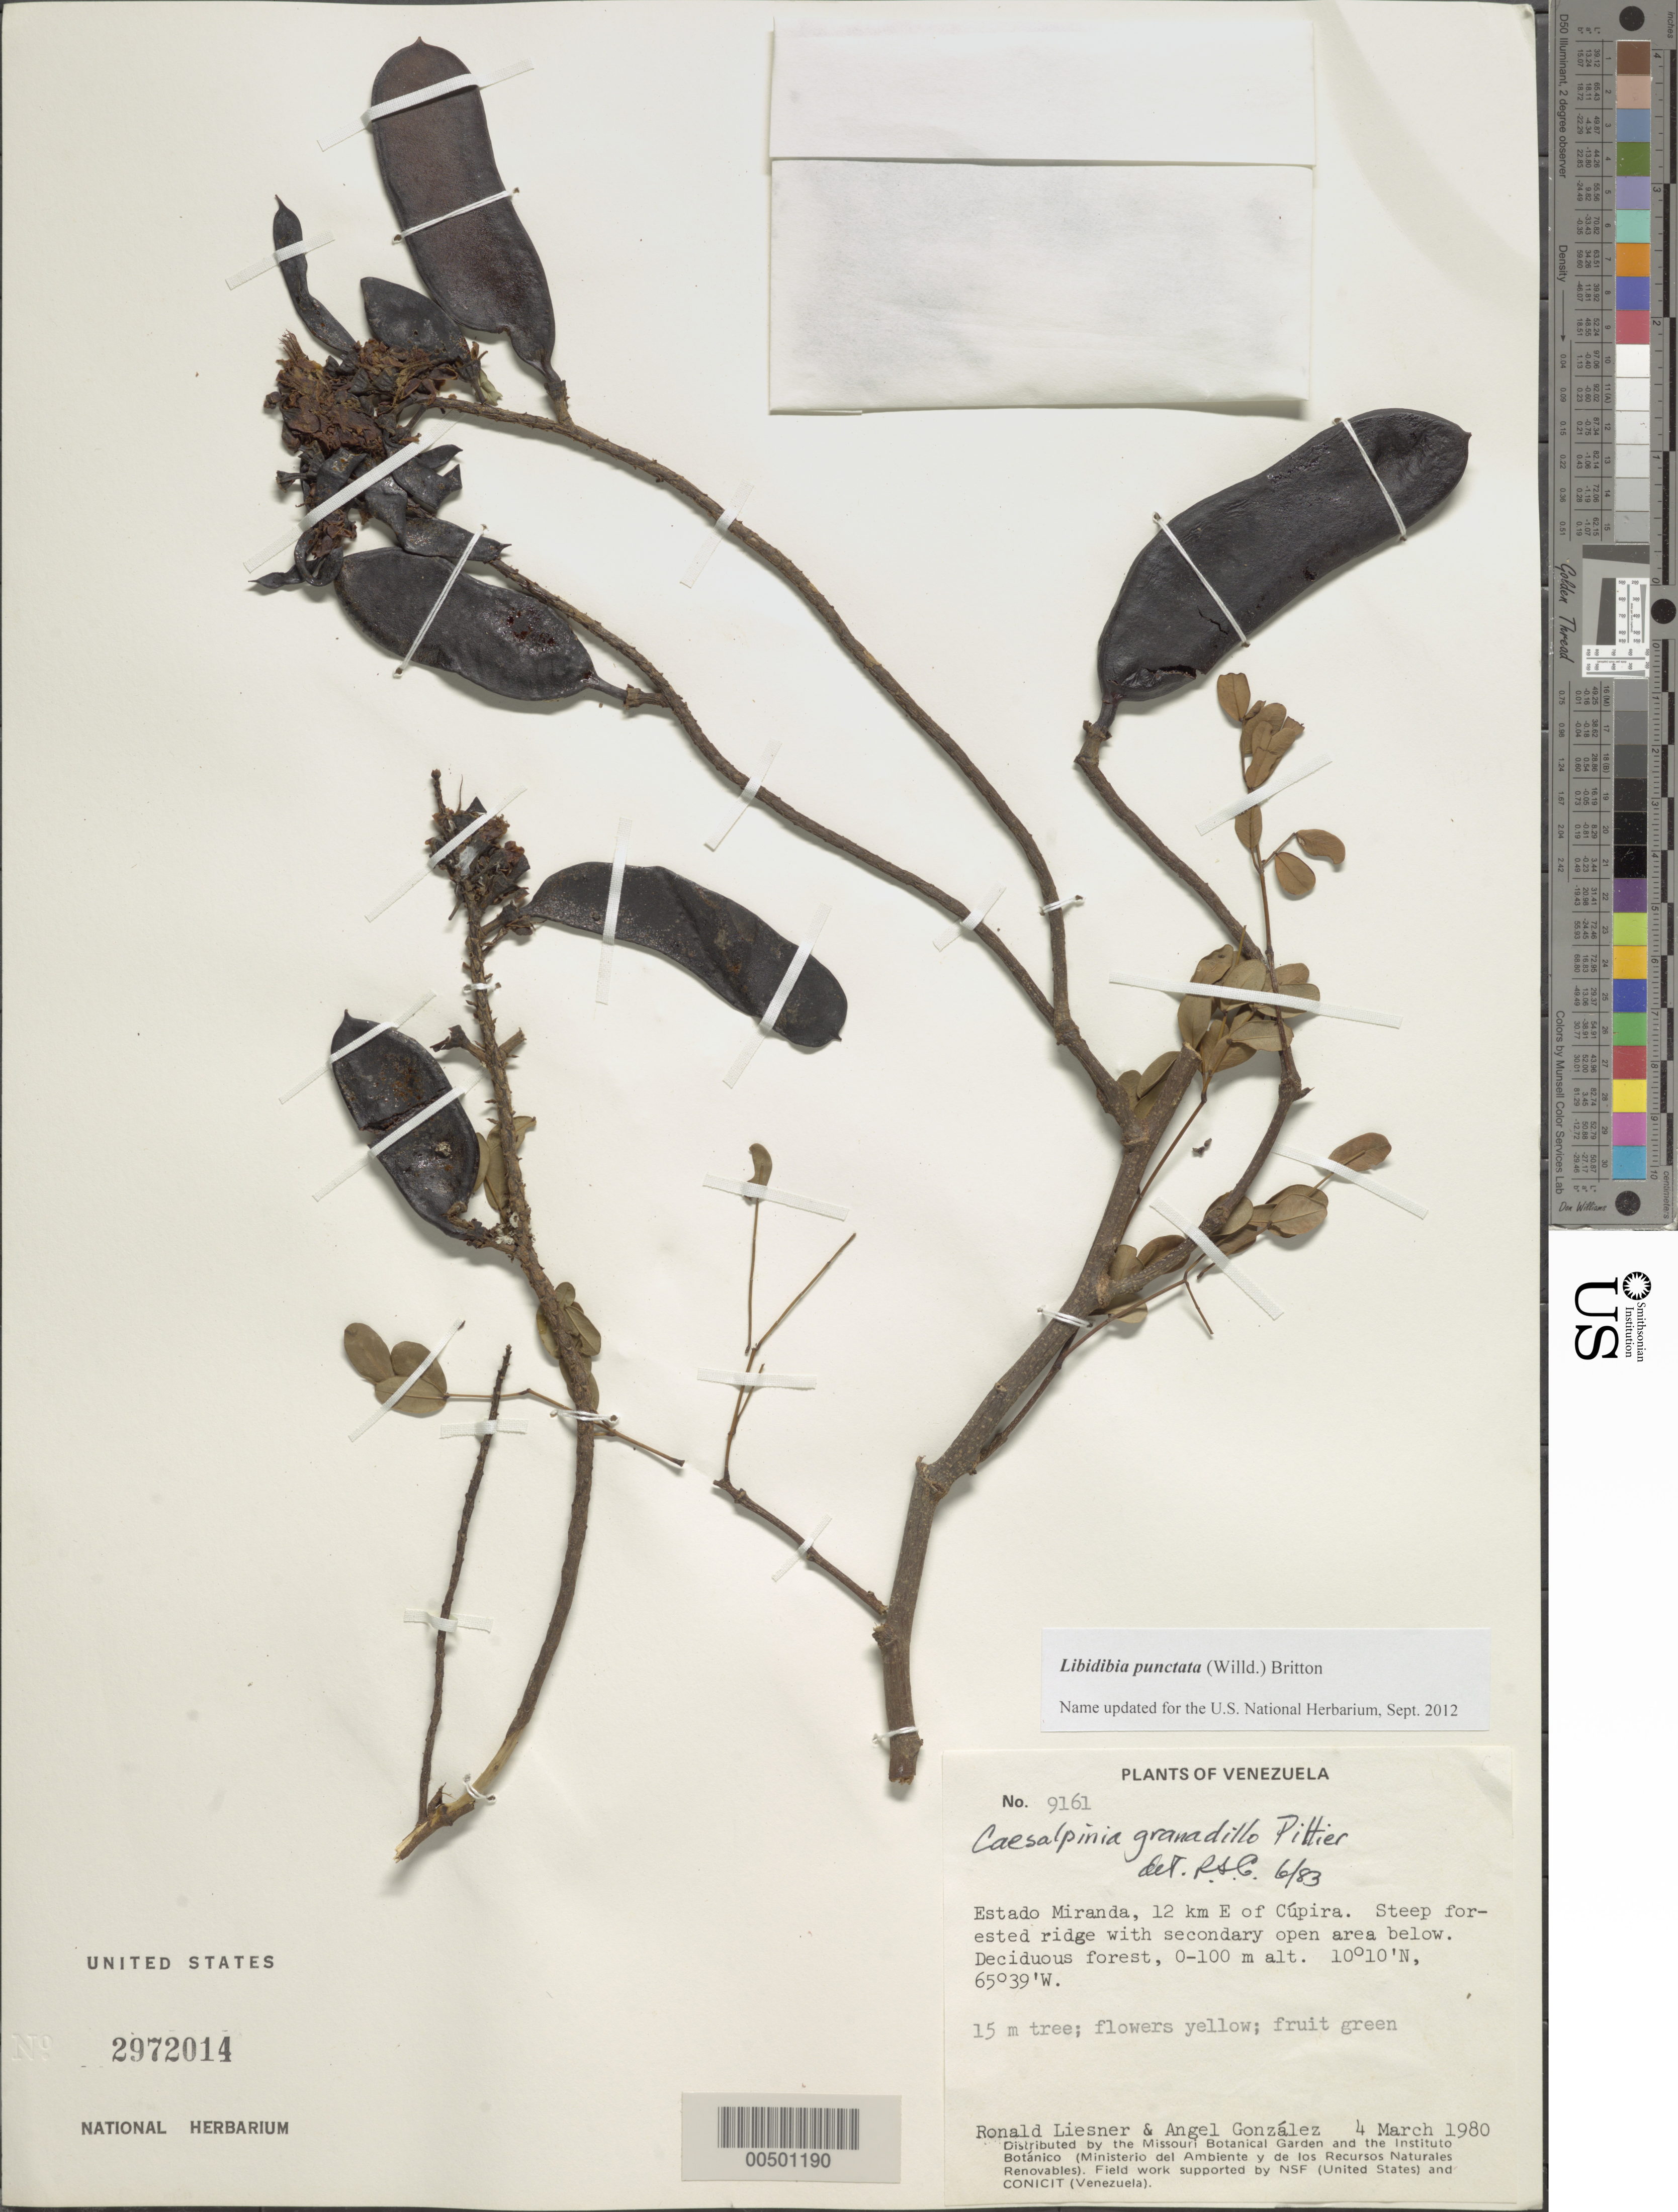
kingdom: Plantae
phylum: Tracheophyta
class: Magnoliopsida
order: Fabales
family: Fabaceae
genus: Libidibia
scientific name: Libidibia punctata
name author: (Willd.) Britton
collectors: R. L. Liesner & A. C. González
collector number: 9161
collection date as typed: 04 Mar 1980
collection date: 1980-03-04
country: Venezuela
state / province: Miranda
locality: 12 km e of cupira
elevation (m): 0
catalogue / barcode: US 2972014